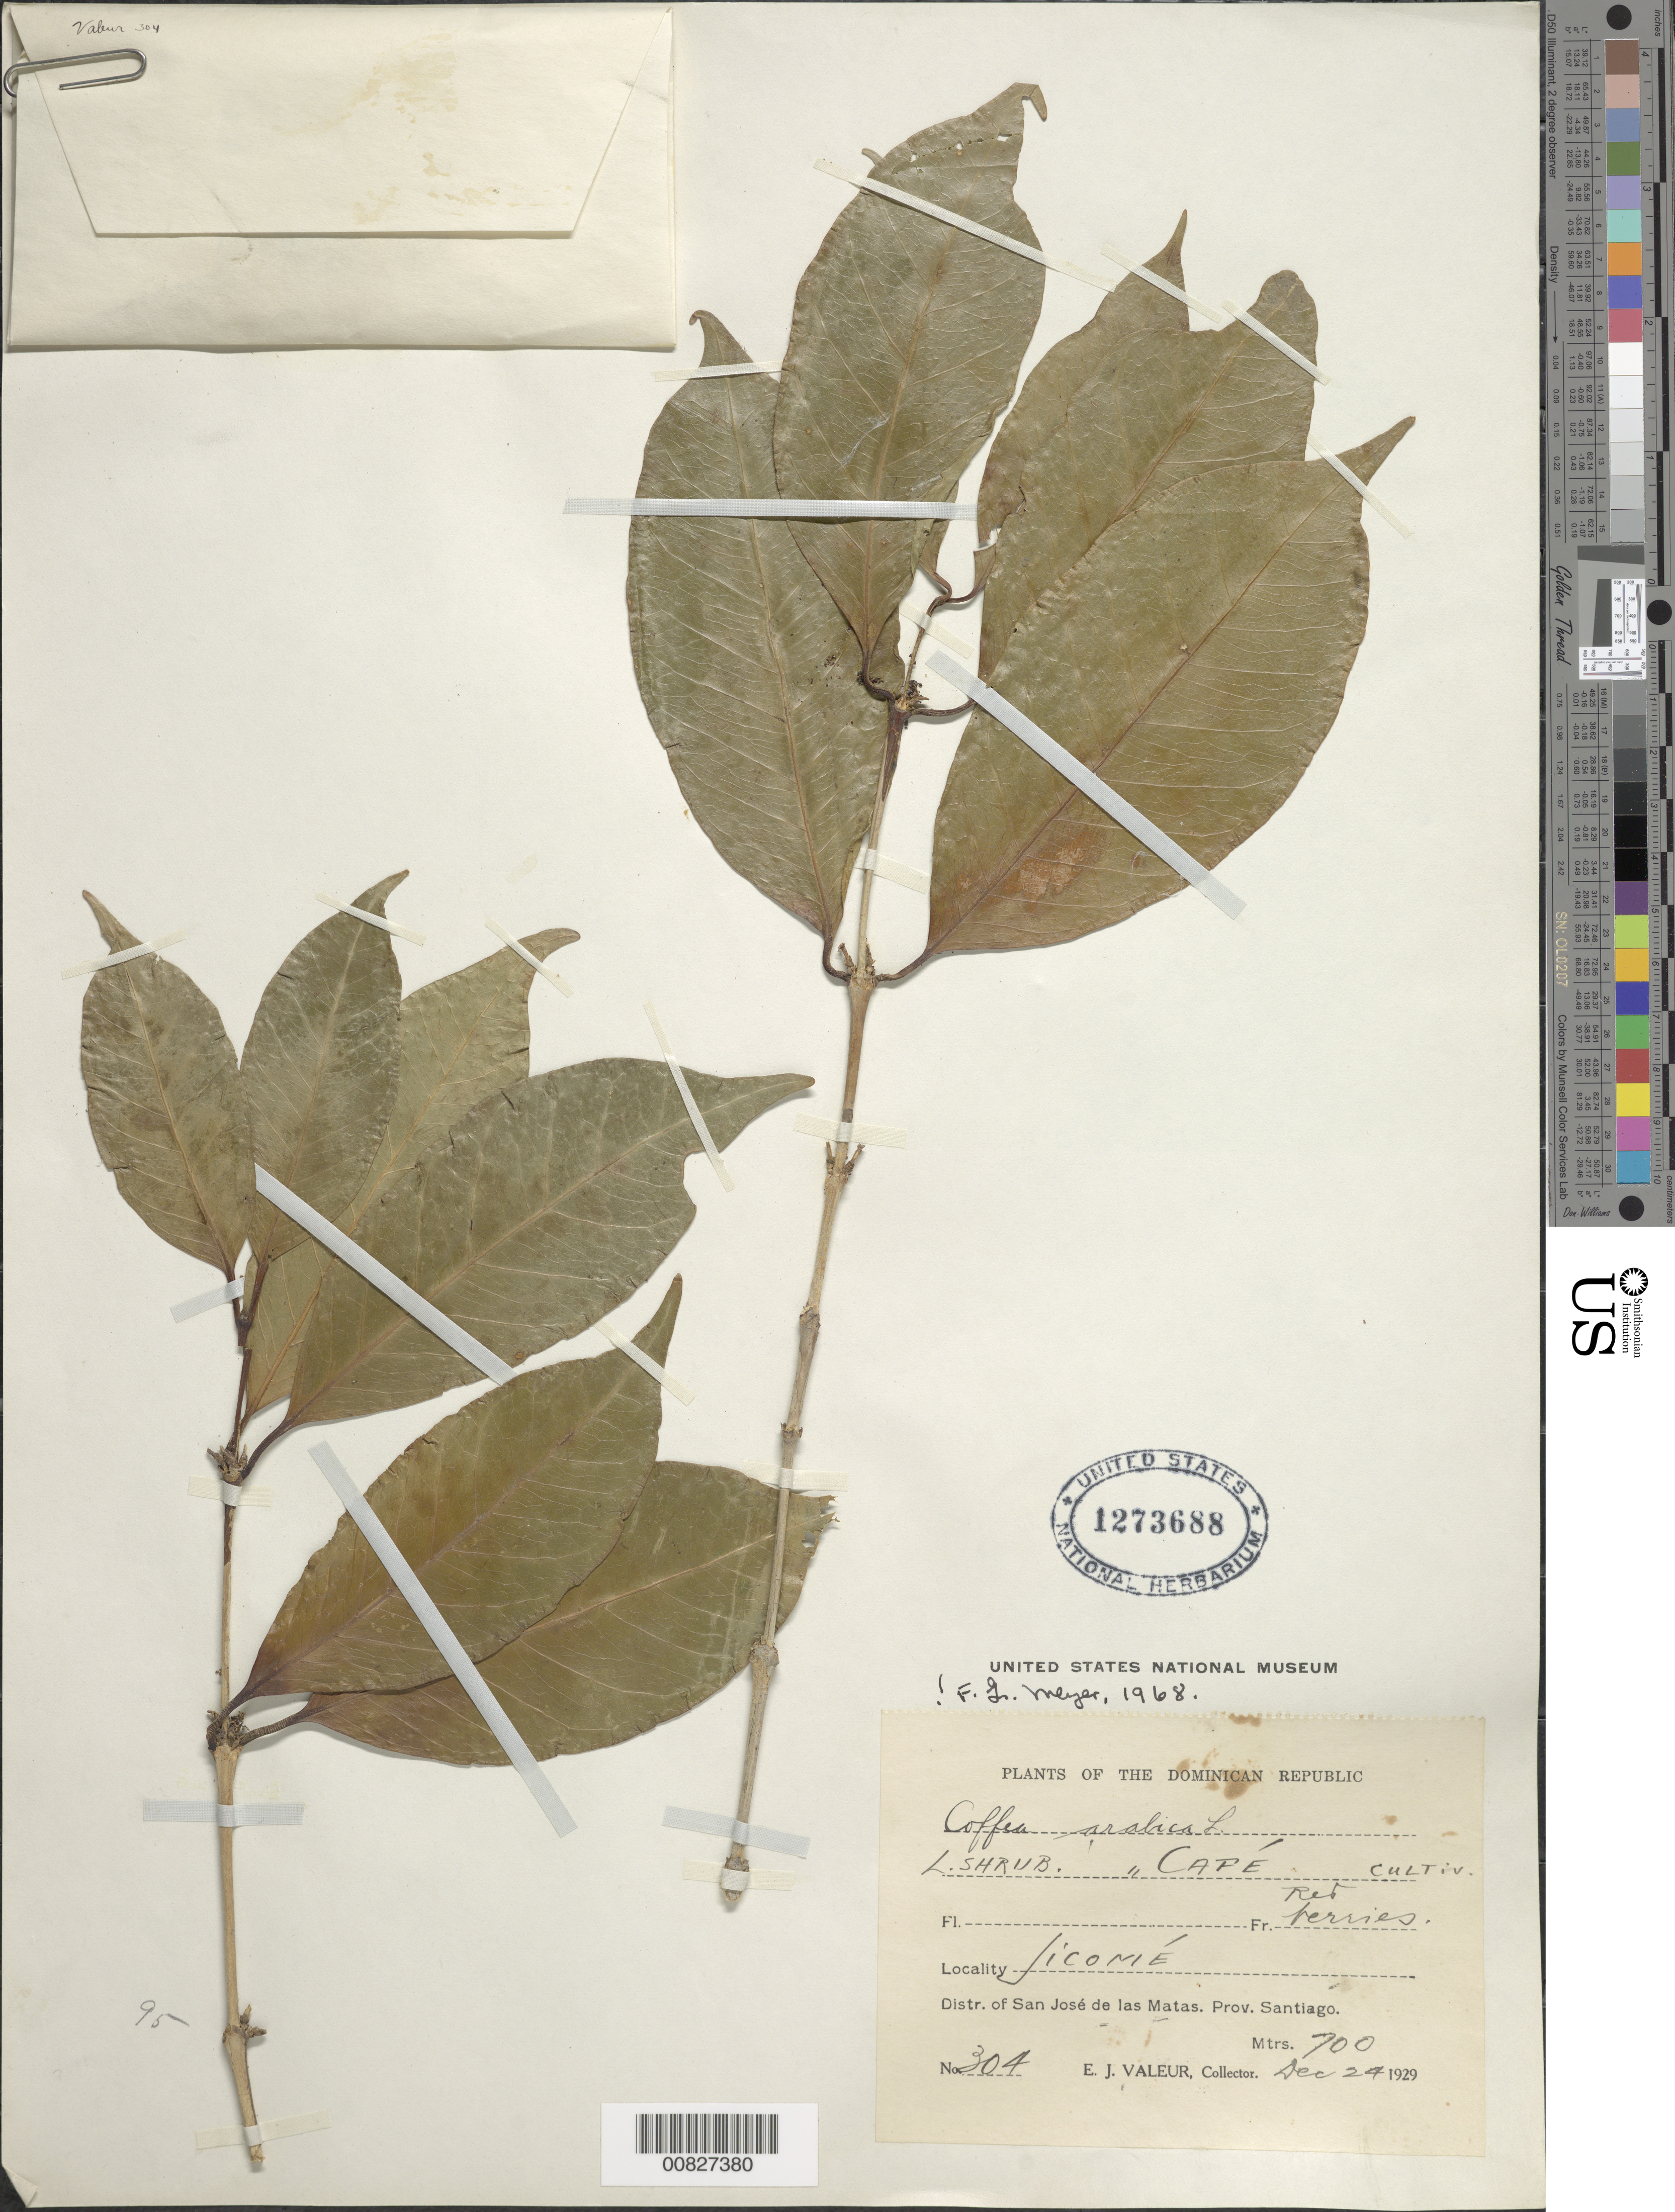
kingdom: Plantae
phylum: Tracheophyta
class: Magnoliopsida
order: Gentianales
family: Rubiaceae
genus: Coffea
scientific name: Coffea arabica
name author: L.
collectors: E. Valeur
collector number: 304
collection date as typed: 24 Dec 1929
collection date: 1929-12-24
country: Dominican Republic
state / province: Santiago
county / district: San José de las Matas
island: Hispaniola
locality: Jicomé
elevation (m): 700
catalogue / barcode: US 1273688